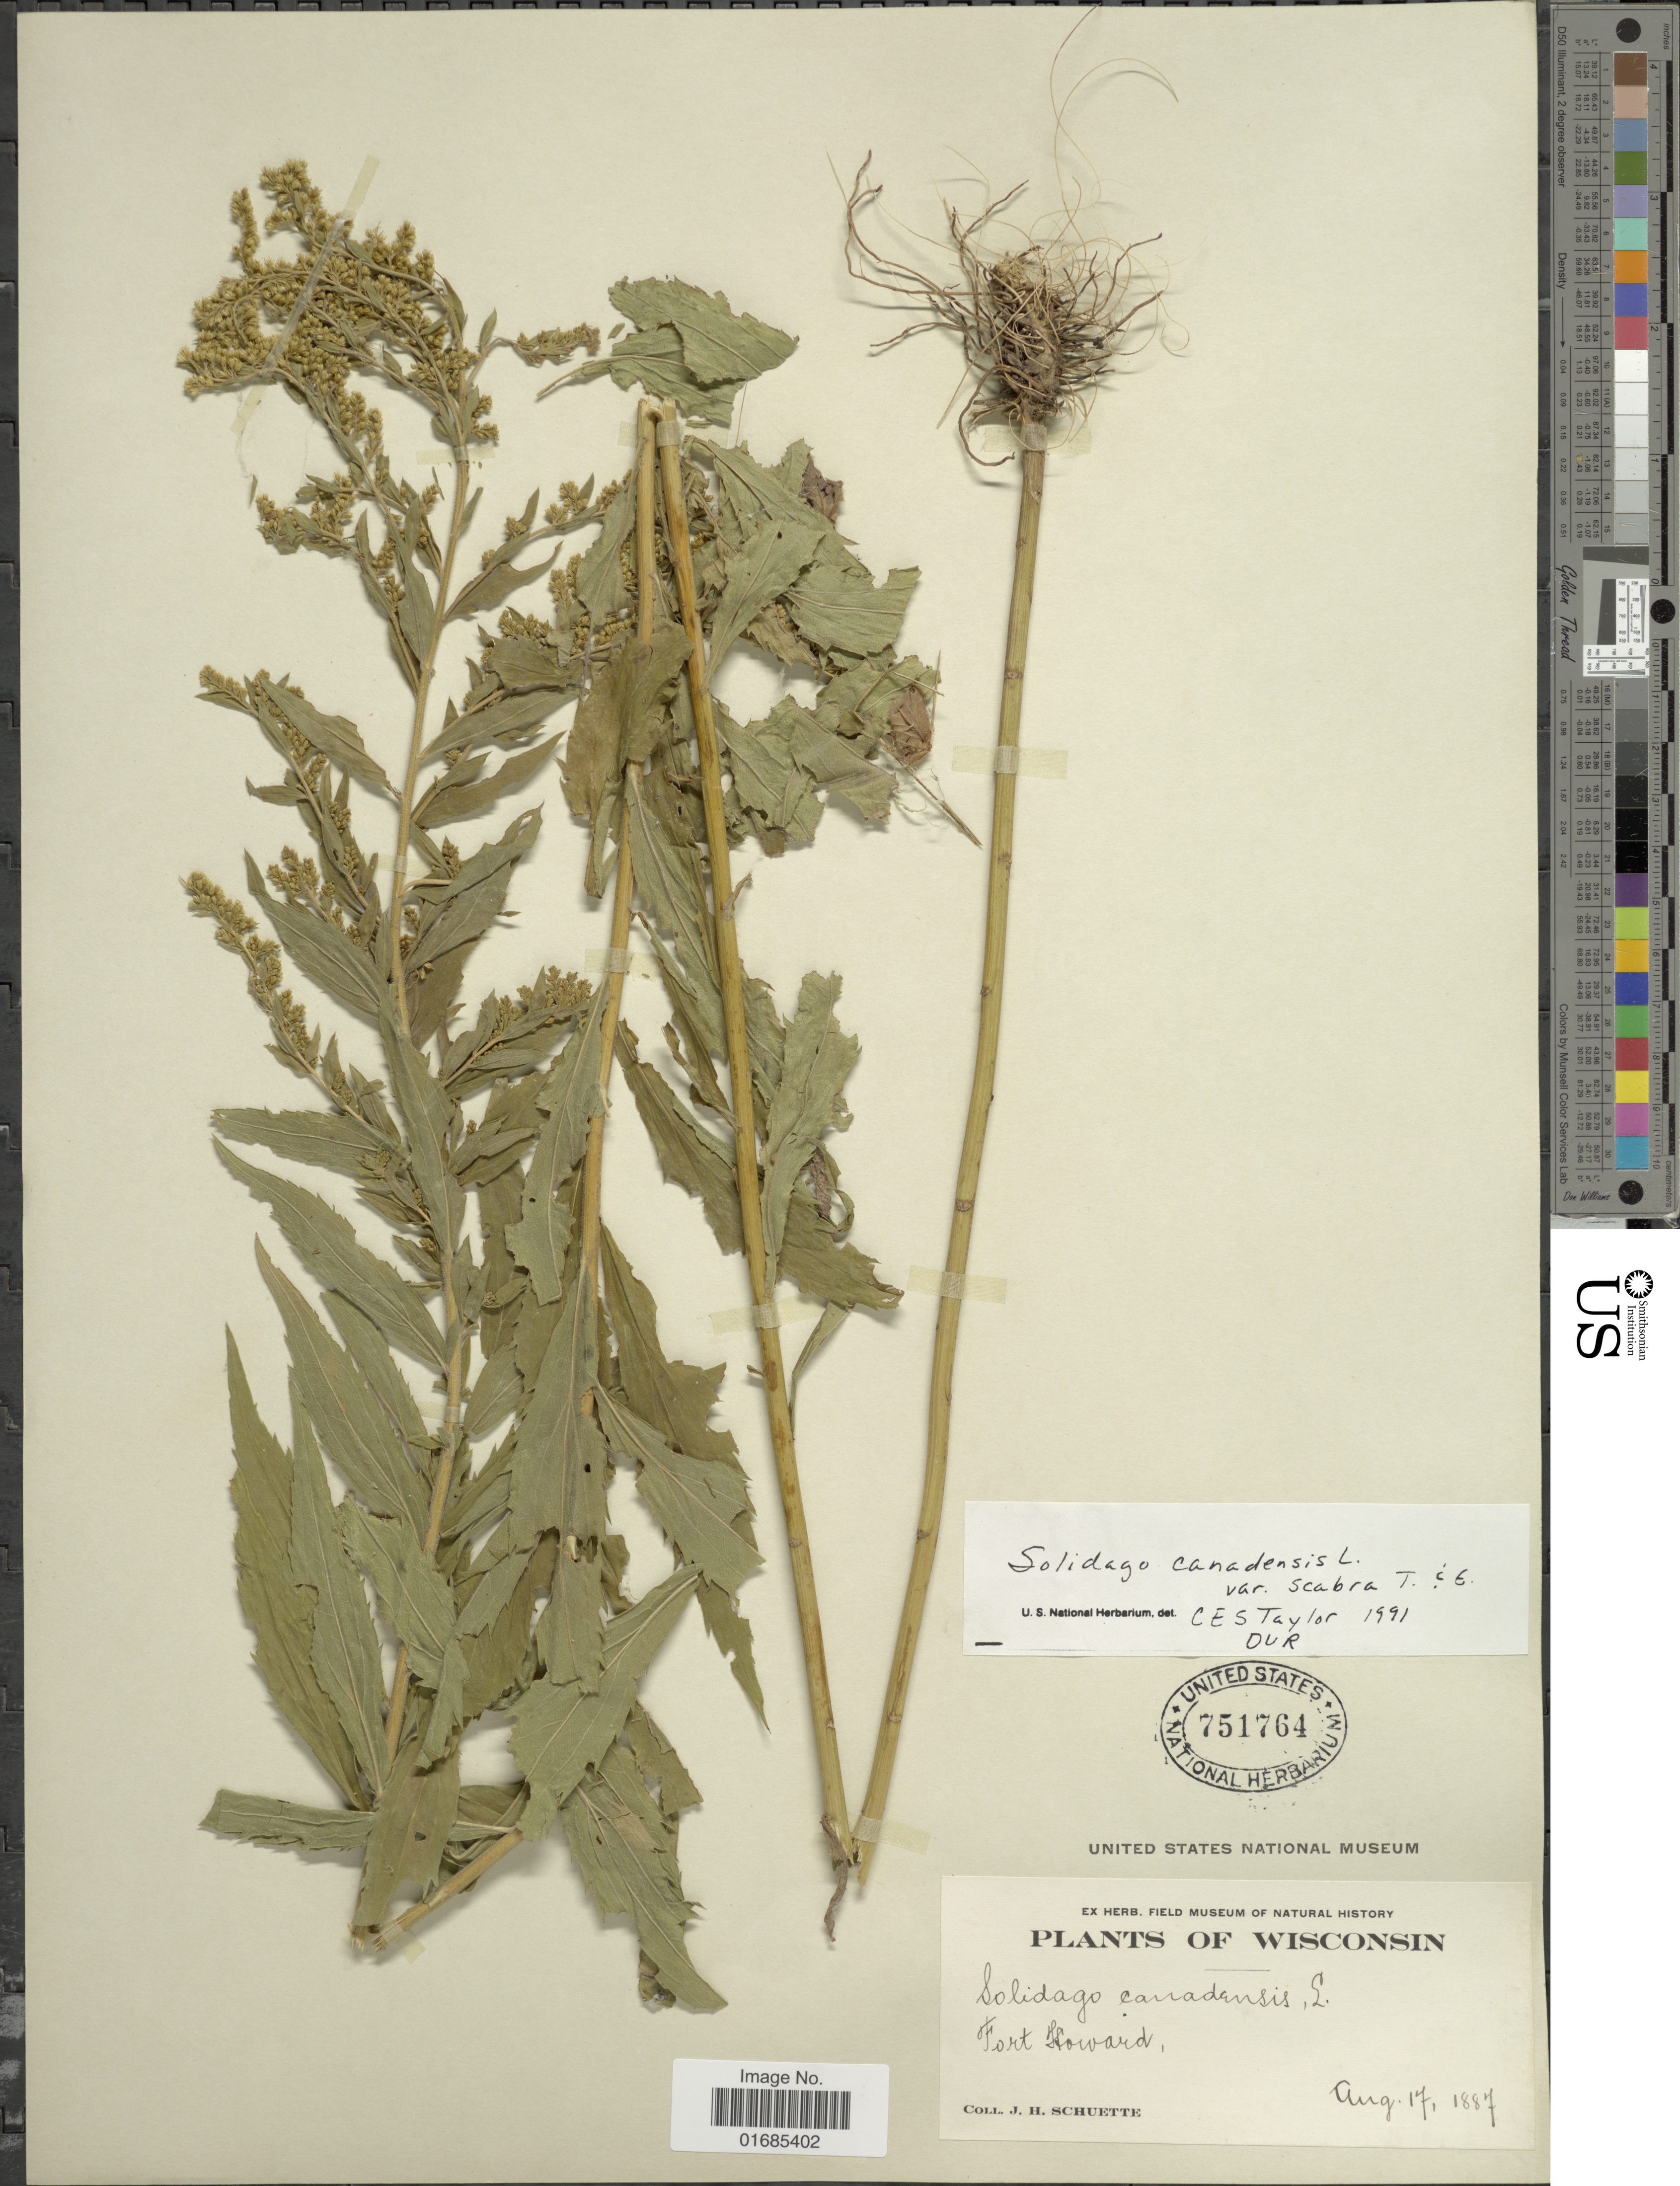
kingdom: Plantae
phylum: Tracheophyta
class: Magnoliopsida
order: Asterales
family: Asteraceae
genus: Solidago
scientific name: Solidago canadensis var. gilvocanescens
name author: Rydb.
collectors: J. H. Schuette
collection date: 1887-08-17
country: United States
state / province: Wisconsin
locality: Fort Howard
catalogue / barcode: US 751764